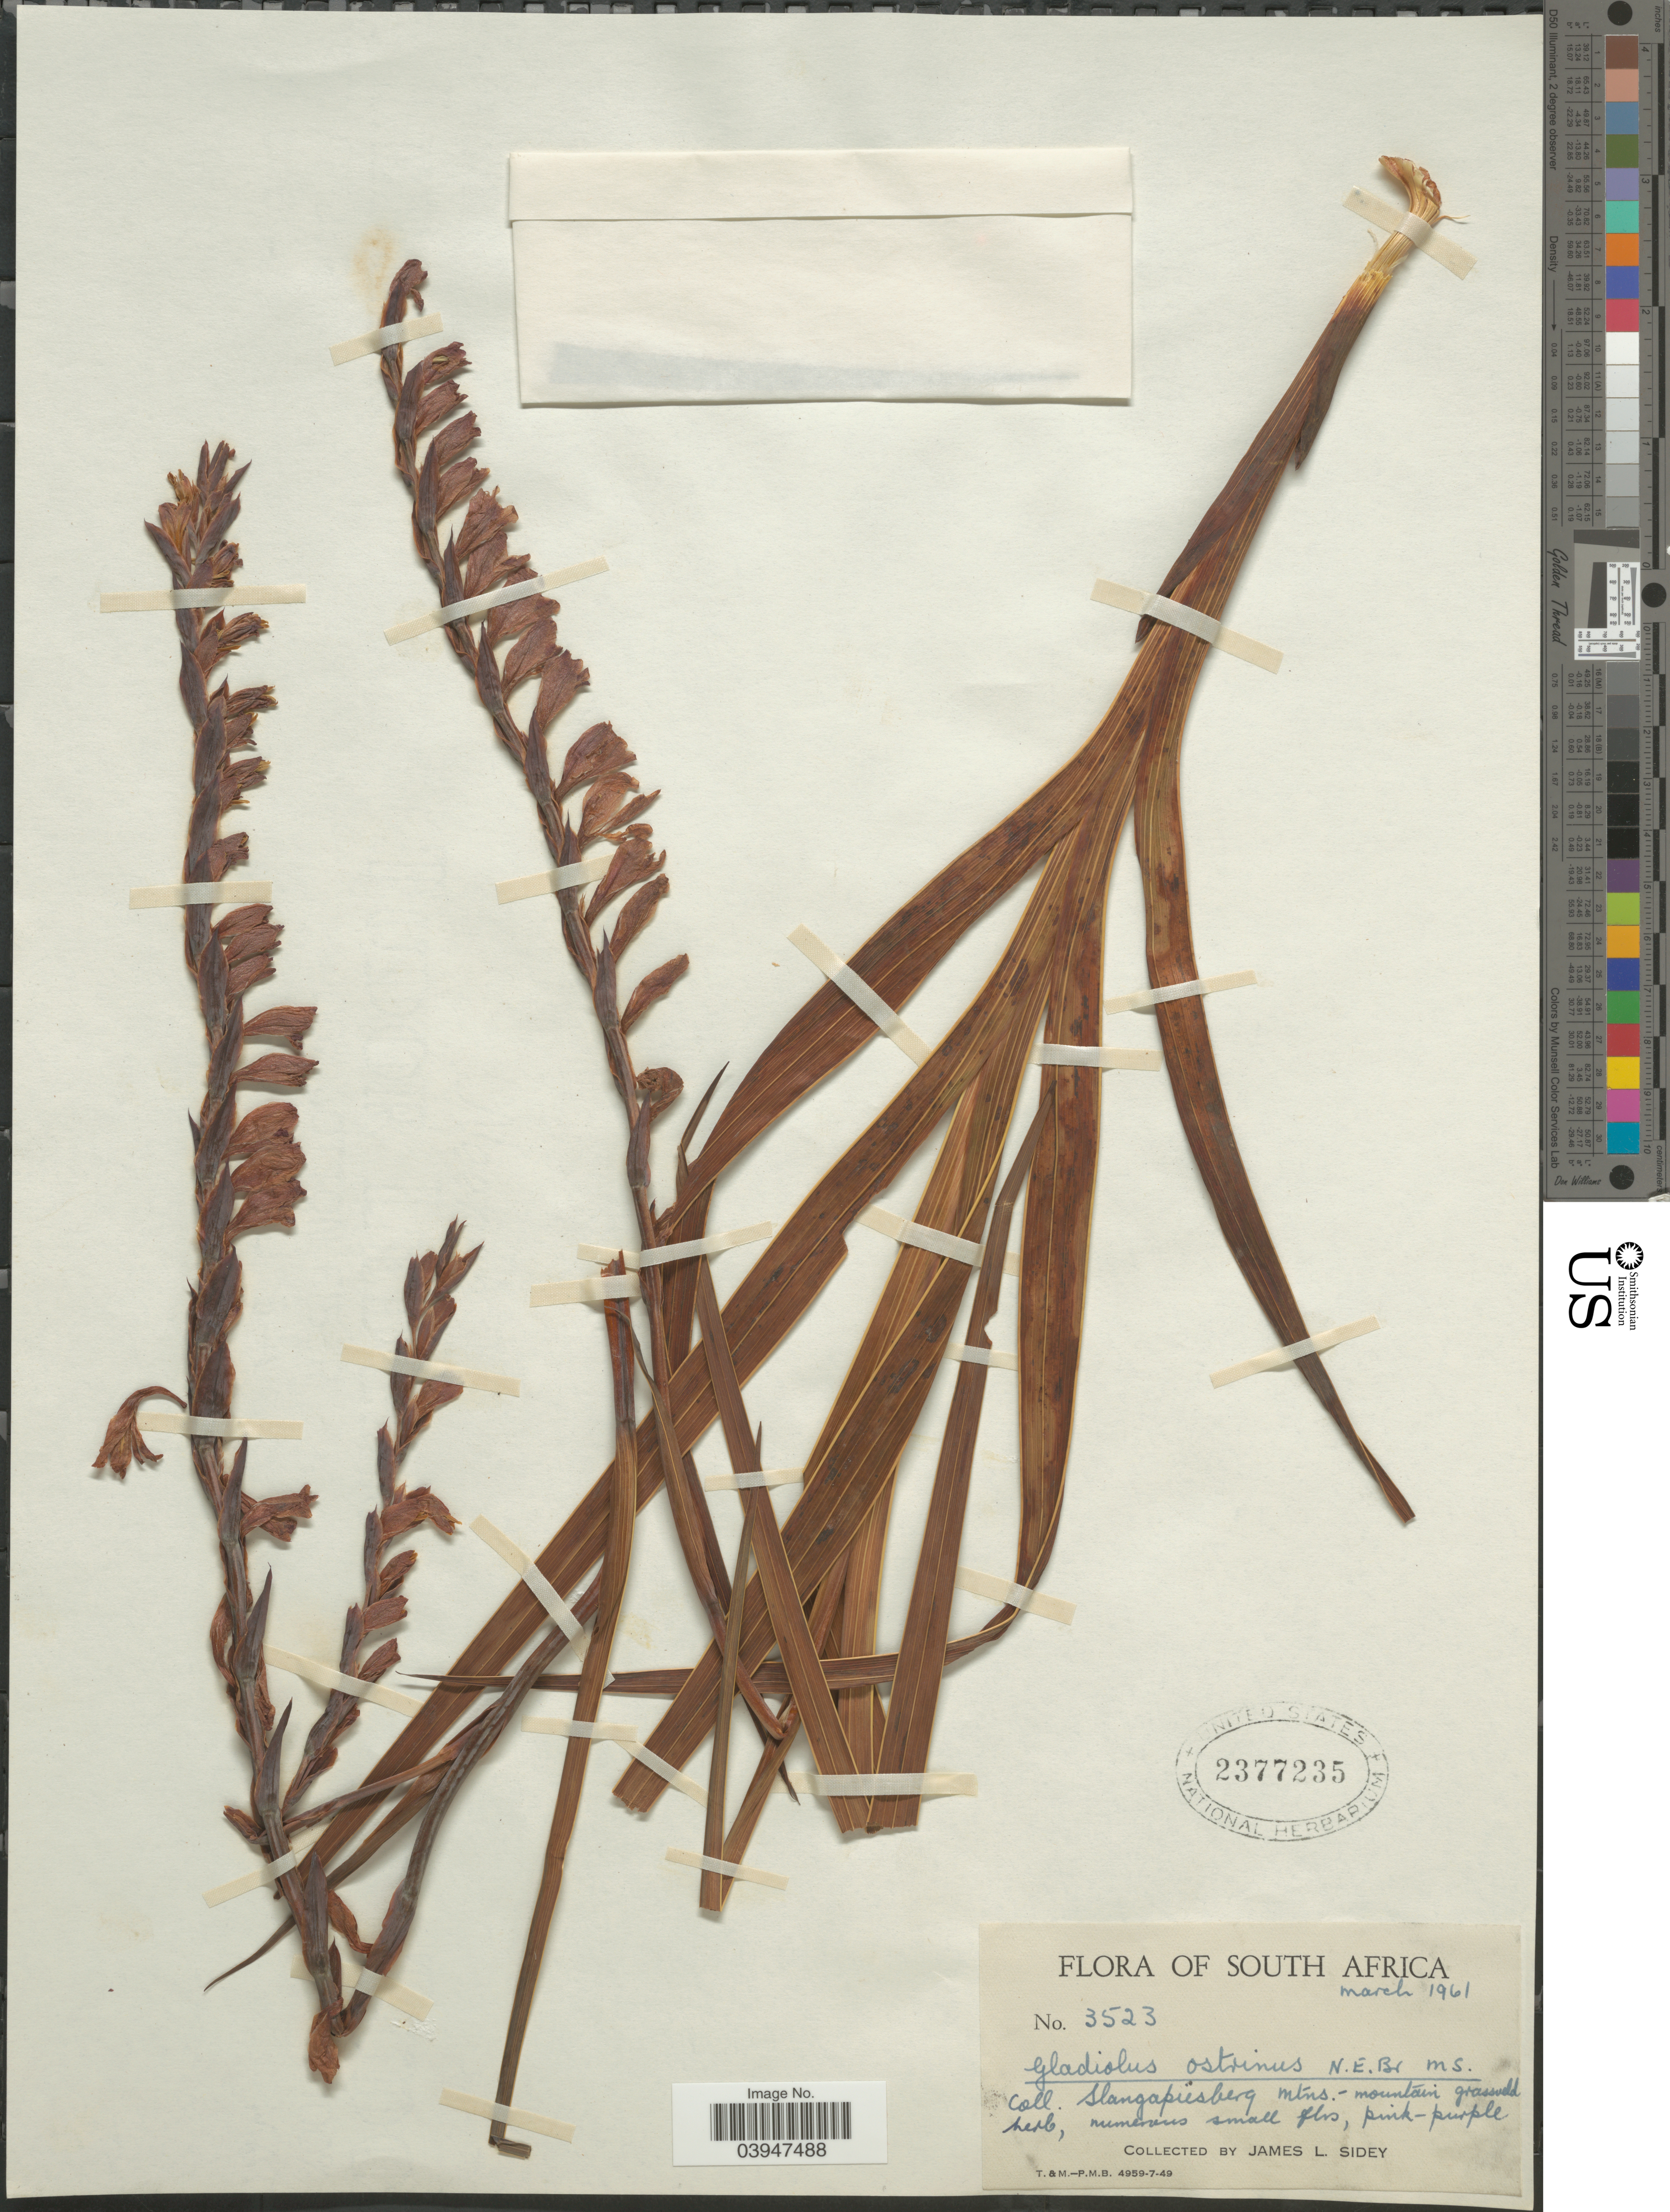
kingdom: Plantae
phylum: Tracheophyta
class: Liliopsida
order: Asparagales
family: Iridaceae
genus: Gladiolus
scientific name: Gladiolus ostrinus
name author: N.E. Br.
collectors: J. L. Sidey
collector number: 3523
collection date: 1961-03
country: South Africa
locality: Slangapiësberg mtns.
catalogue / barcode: US 2377235